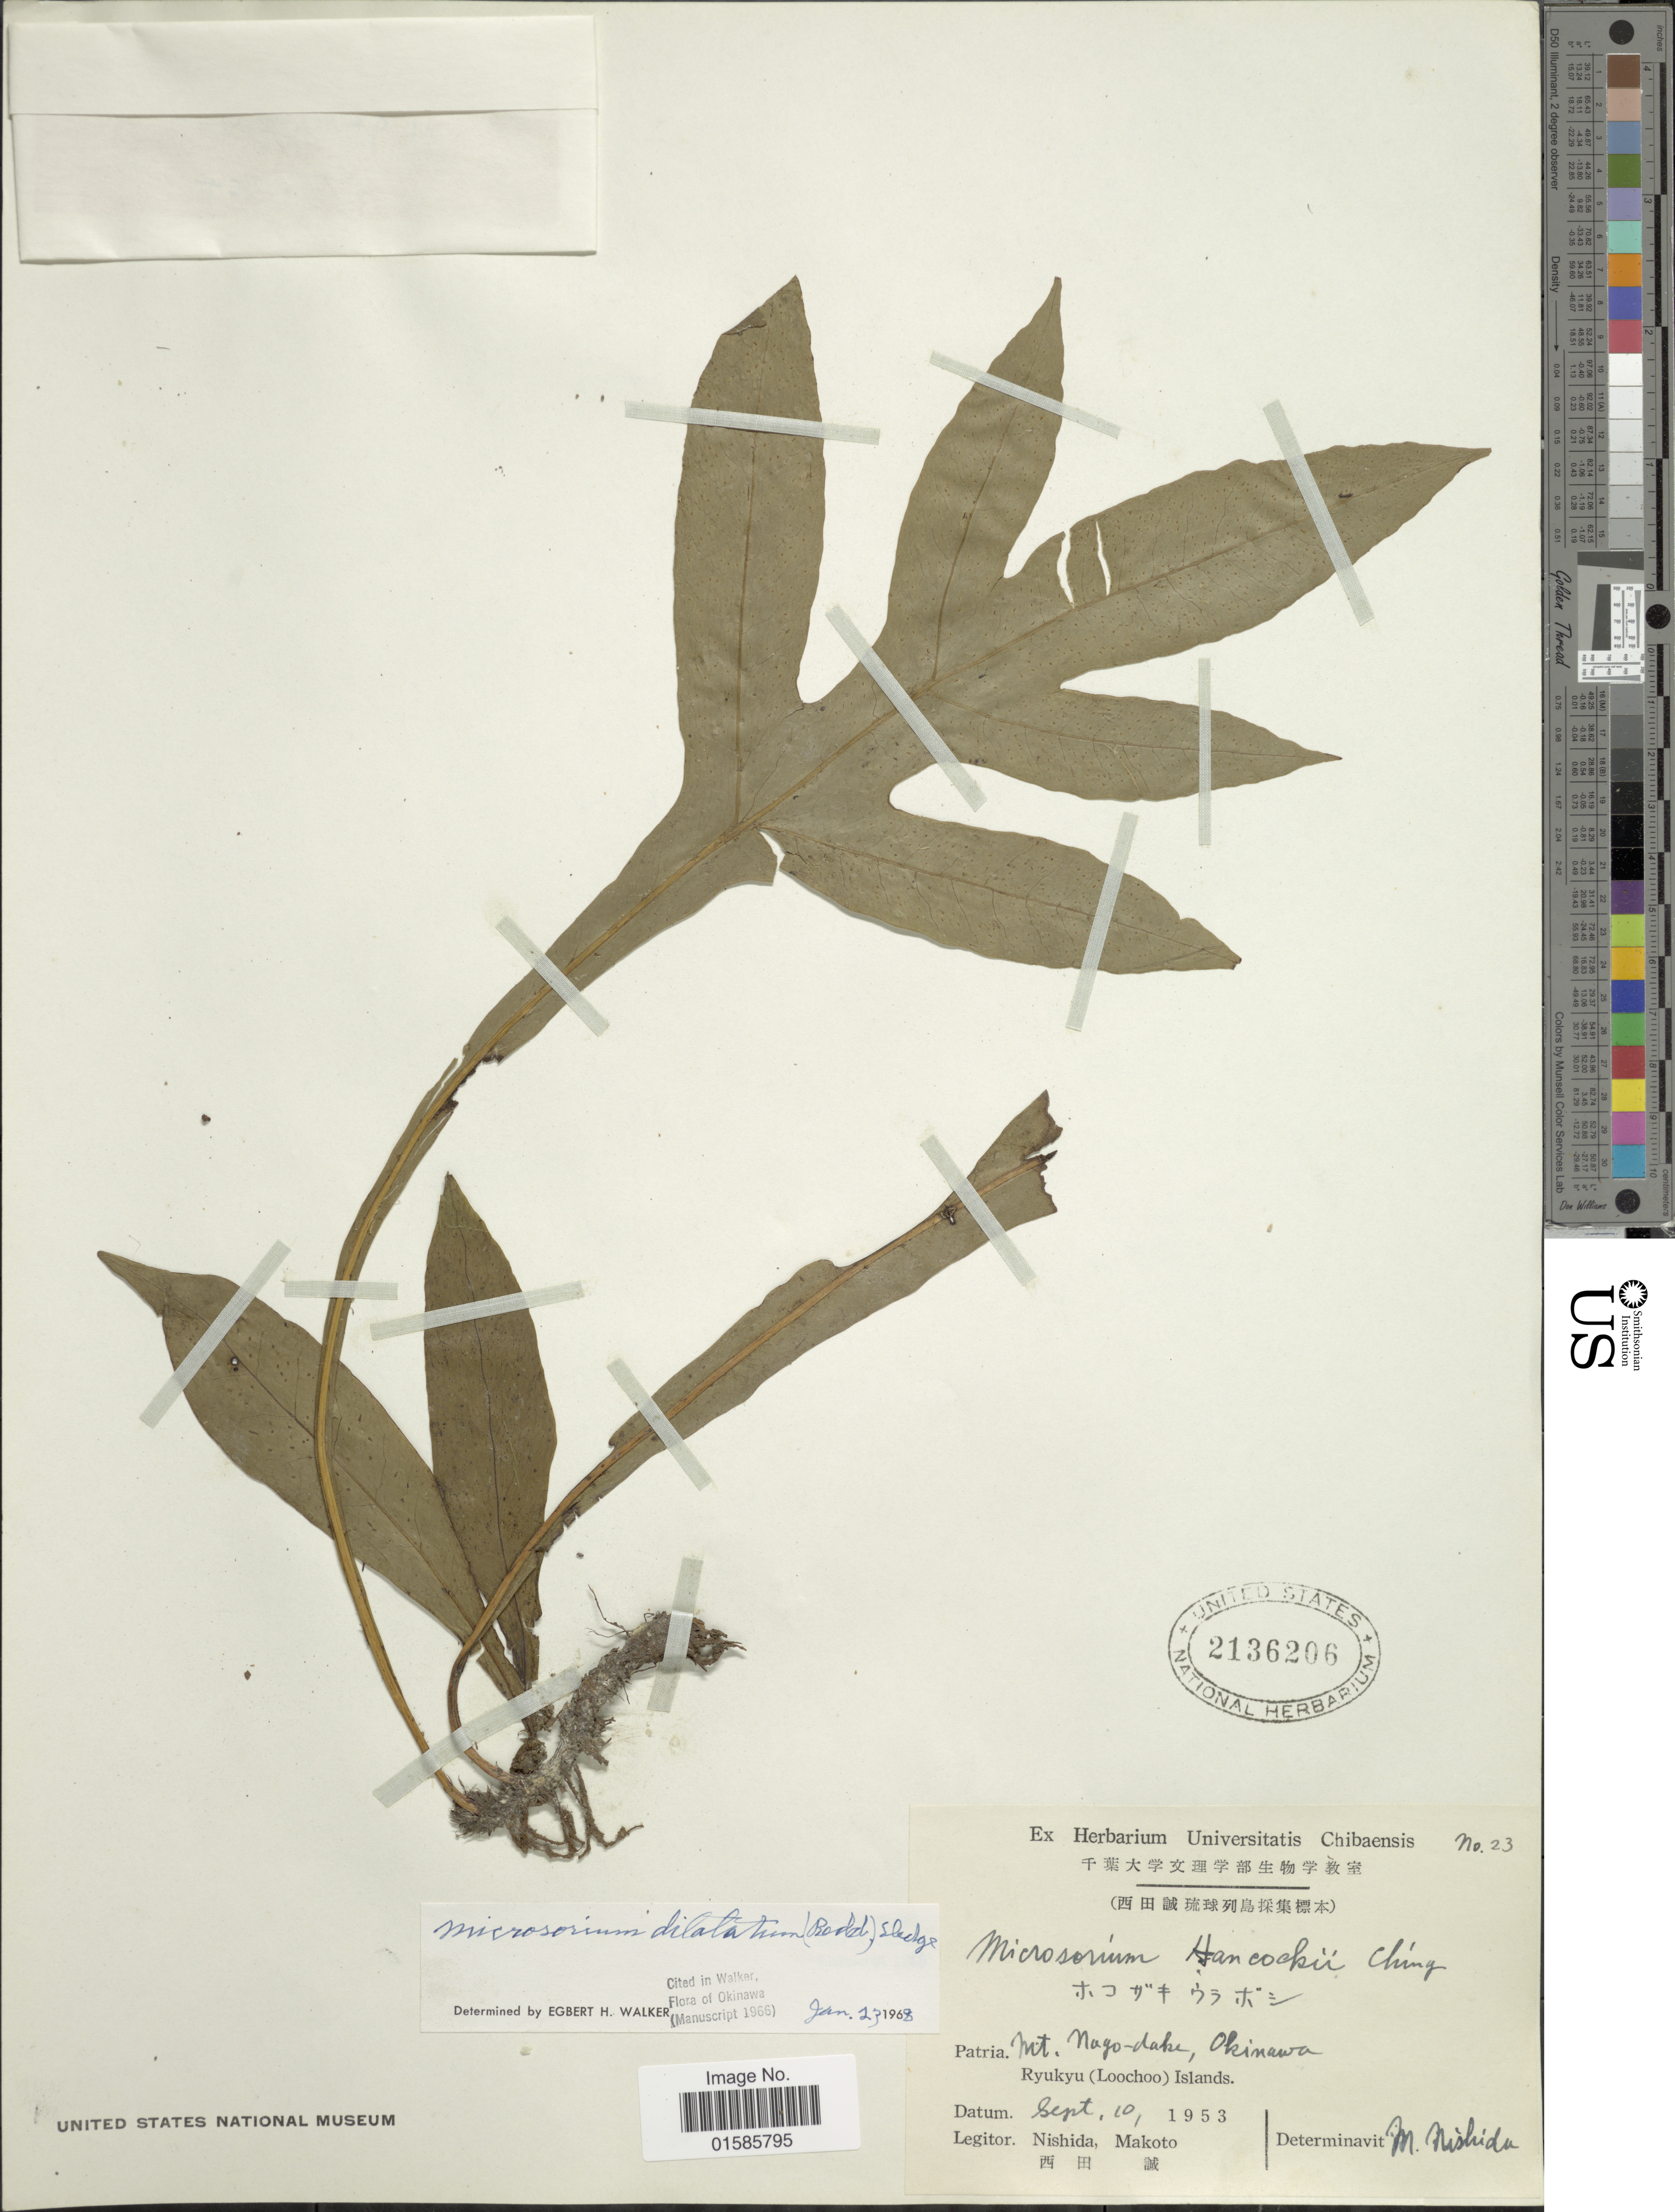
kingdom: Plantae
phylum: Tracheophyta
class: Polypodiopsida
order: Polypodiales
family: Polypodiaceae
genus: Microsorum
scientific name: Microsorum insigne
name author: (Blume) Copel.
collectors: Nishida & Makoto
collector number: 23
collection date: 1953-09-10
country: Japan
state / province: Okinawa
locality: Mt Nago-dake, Okinawa, Tyukyu (Loochoo) Islands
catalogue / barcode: US 2136206